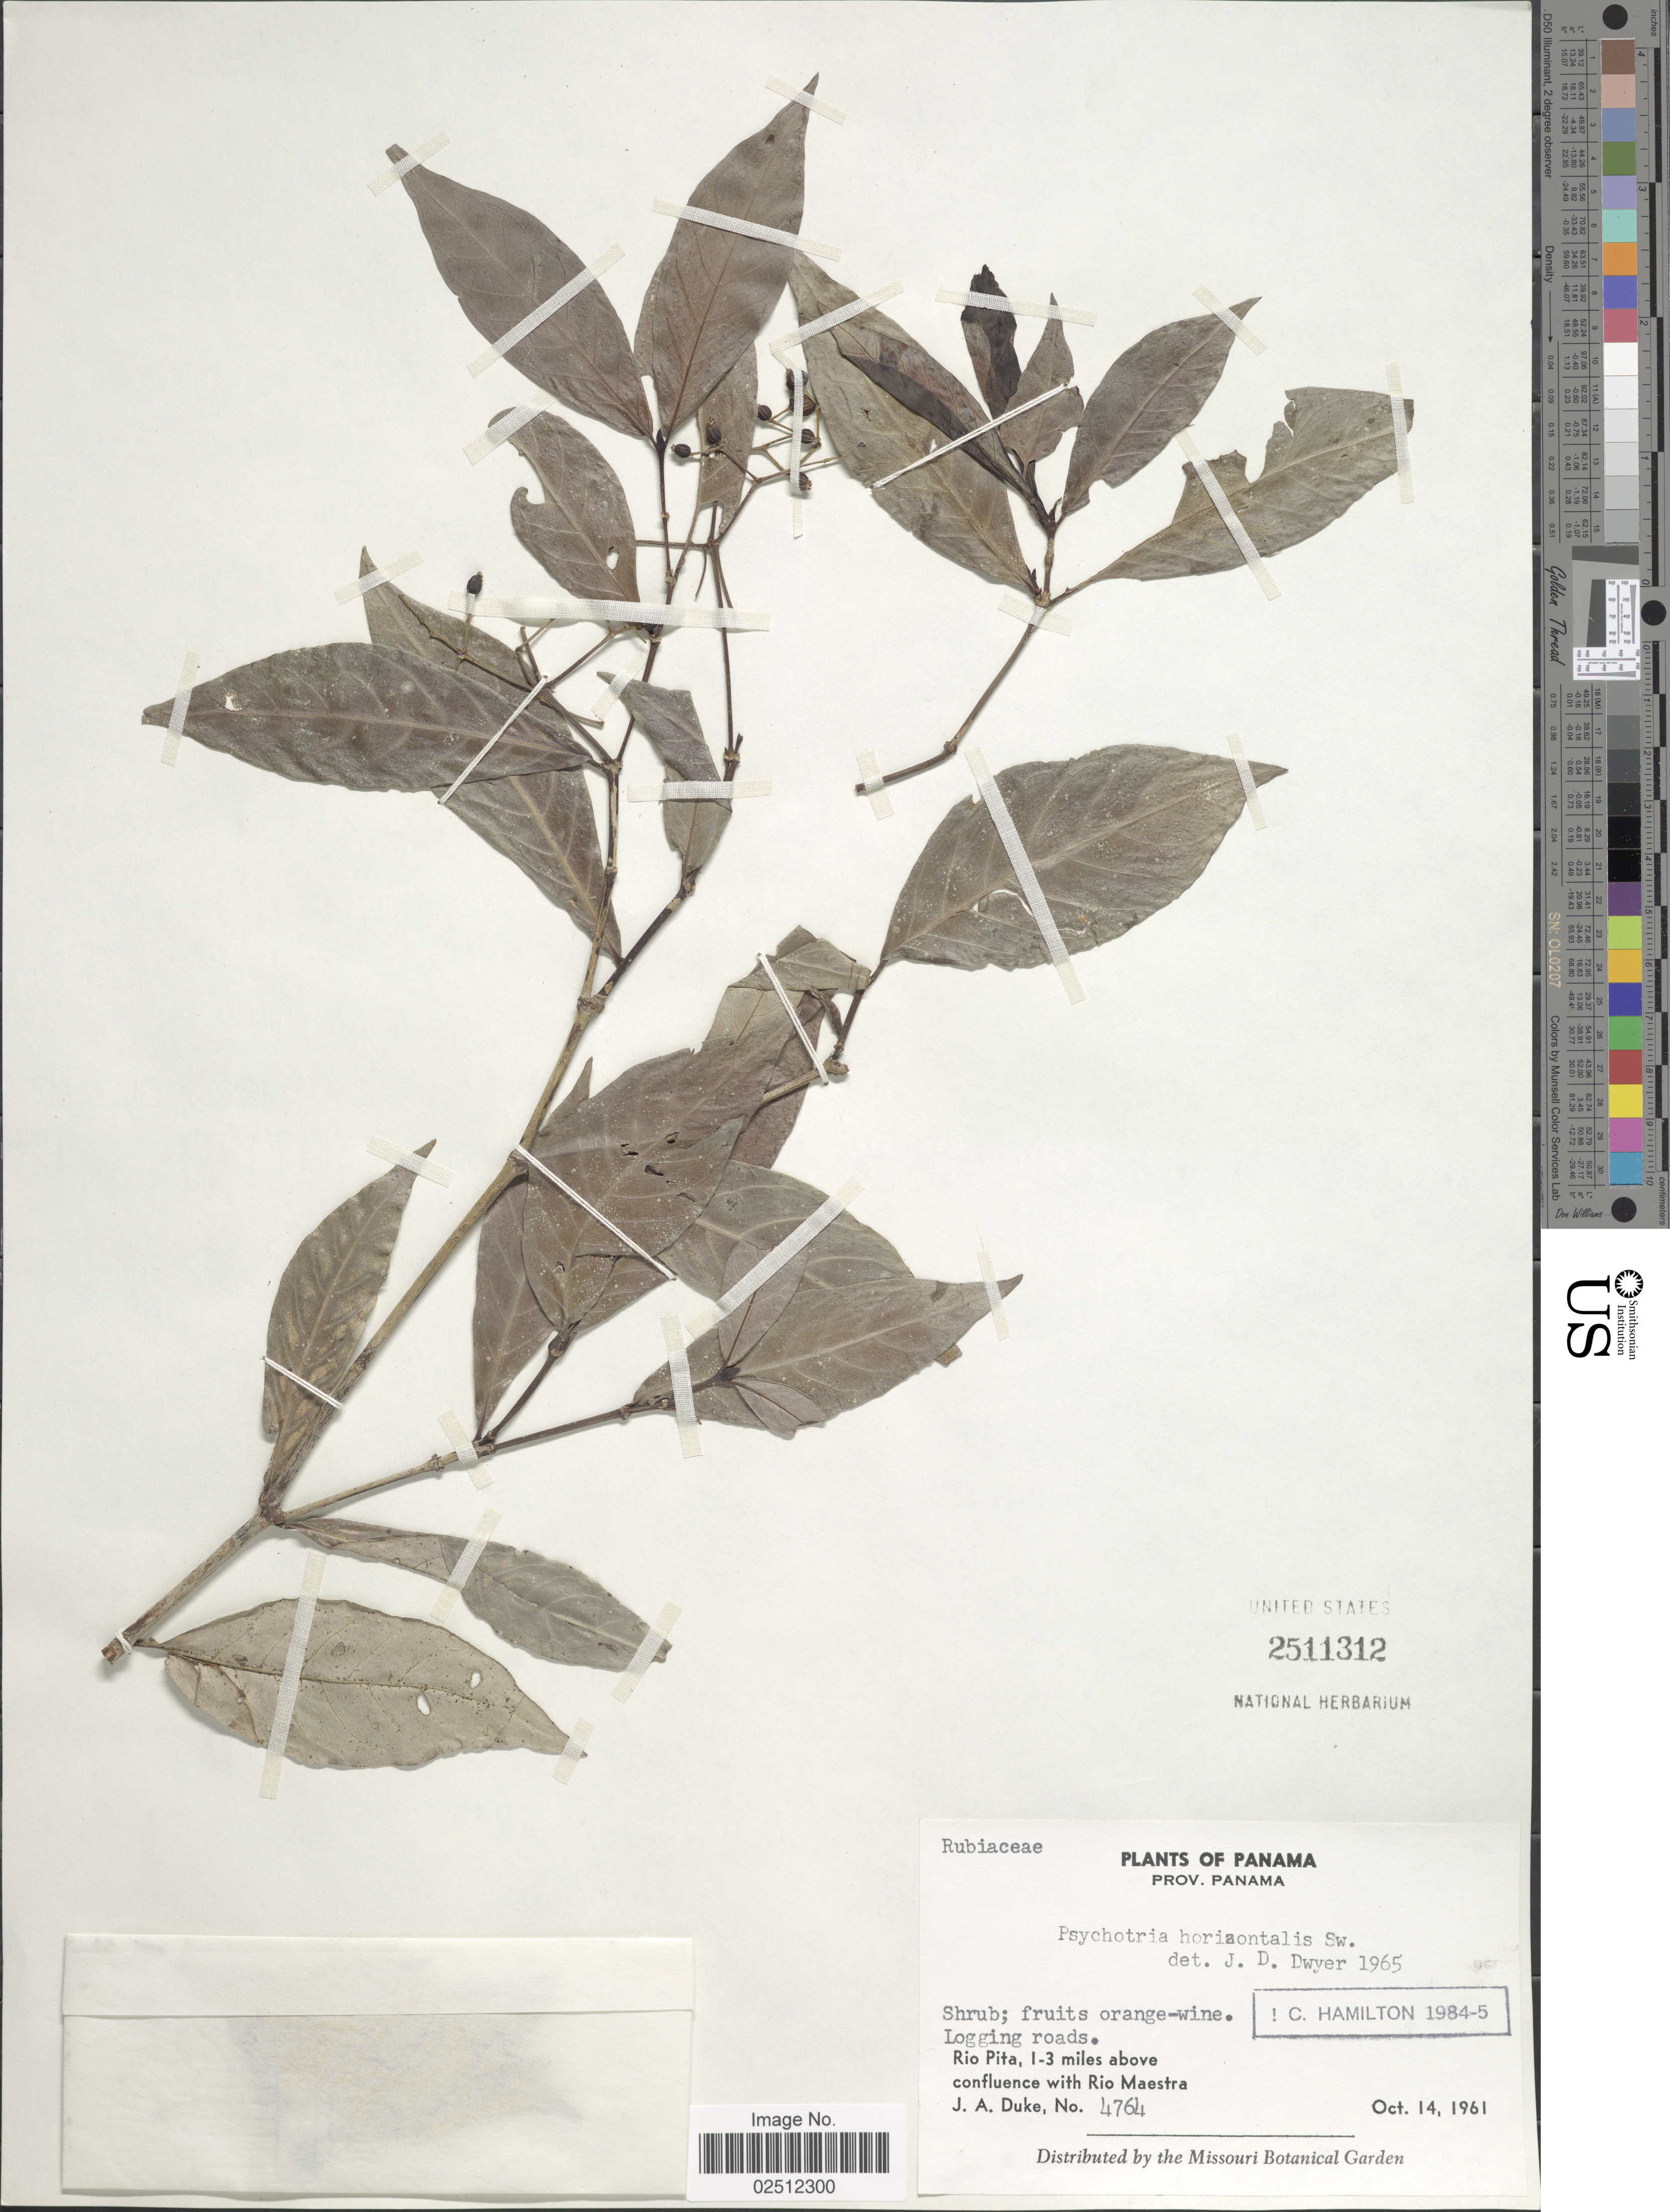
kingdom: Plantae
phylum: Tracheophyta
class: Magnoliopsida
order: Gentianales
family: Rubiaceae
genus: Psychotria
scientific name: Psychotria horizontalis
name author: Sw.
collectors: J. A. Duke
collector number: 4764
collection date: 1961-10-14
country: Panama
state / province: Panamá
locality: Logging roads, Rio Pita, 1-3 miles above confluence with Rio Maestra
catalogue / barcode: US 2511312